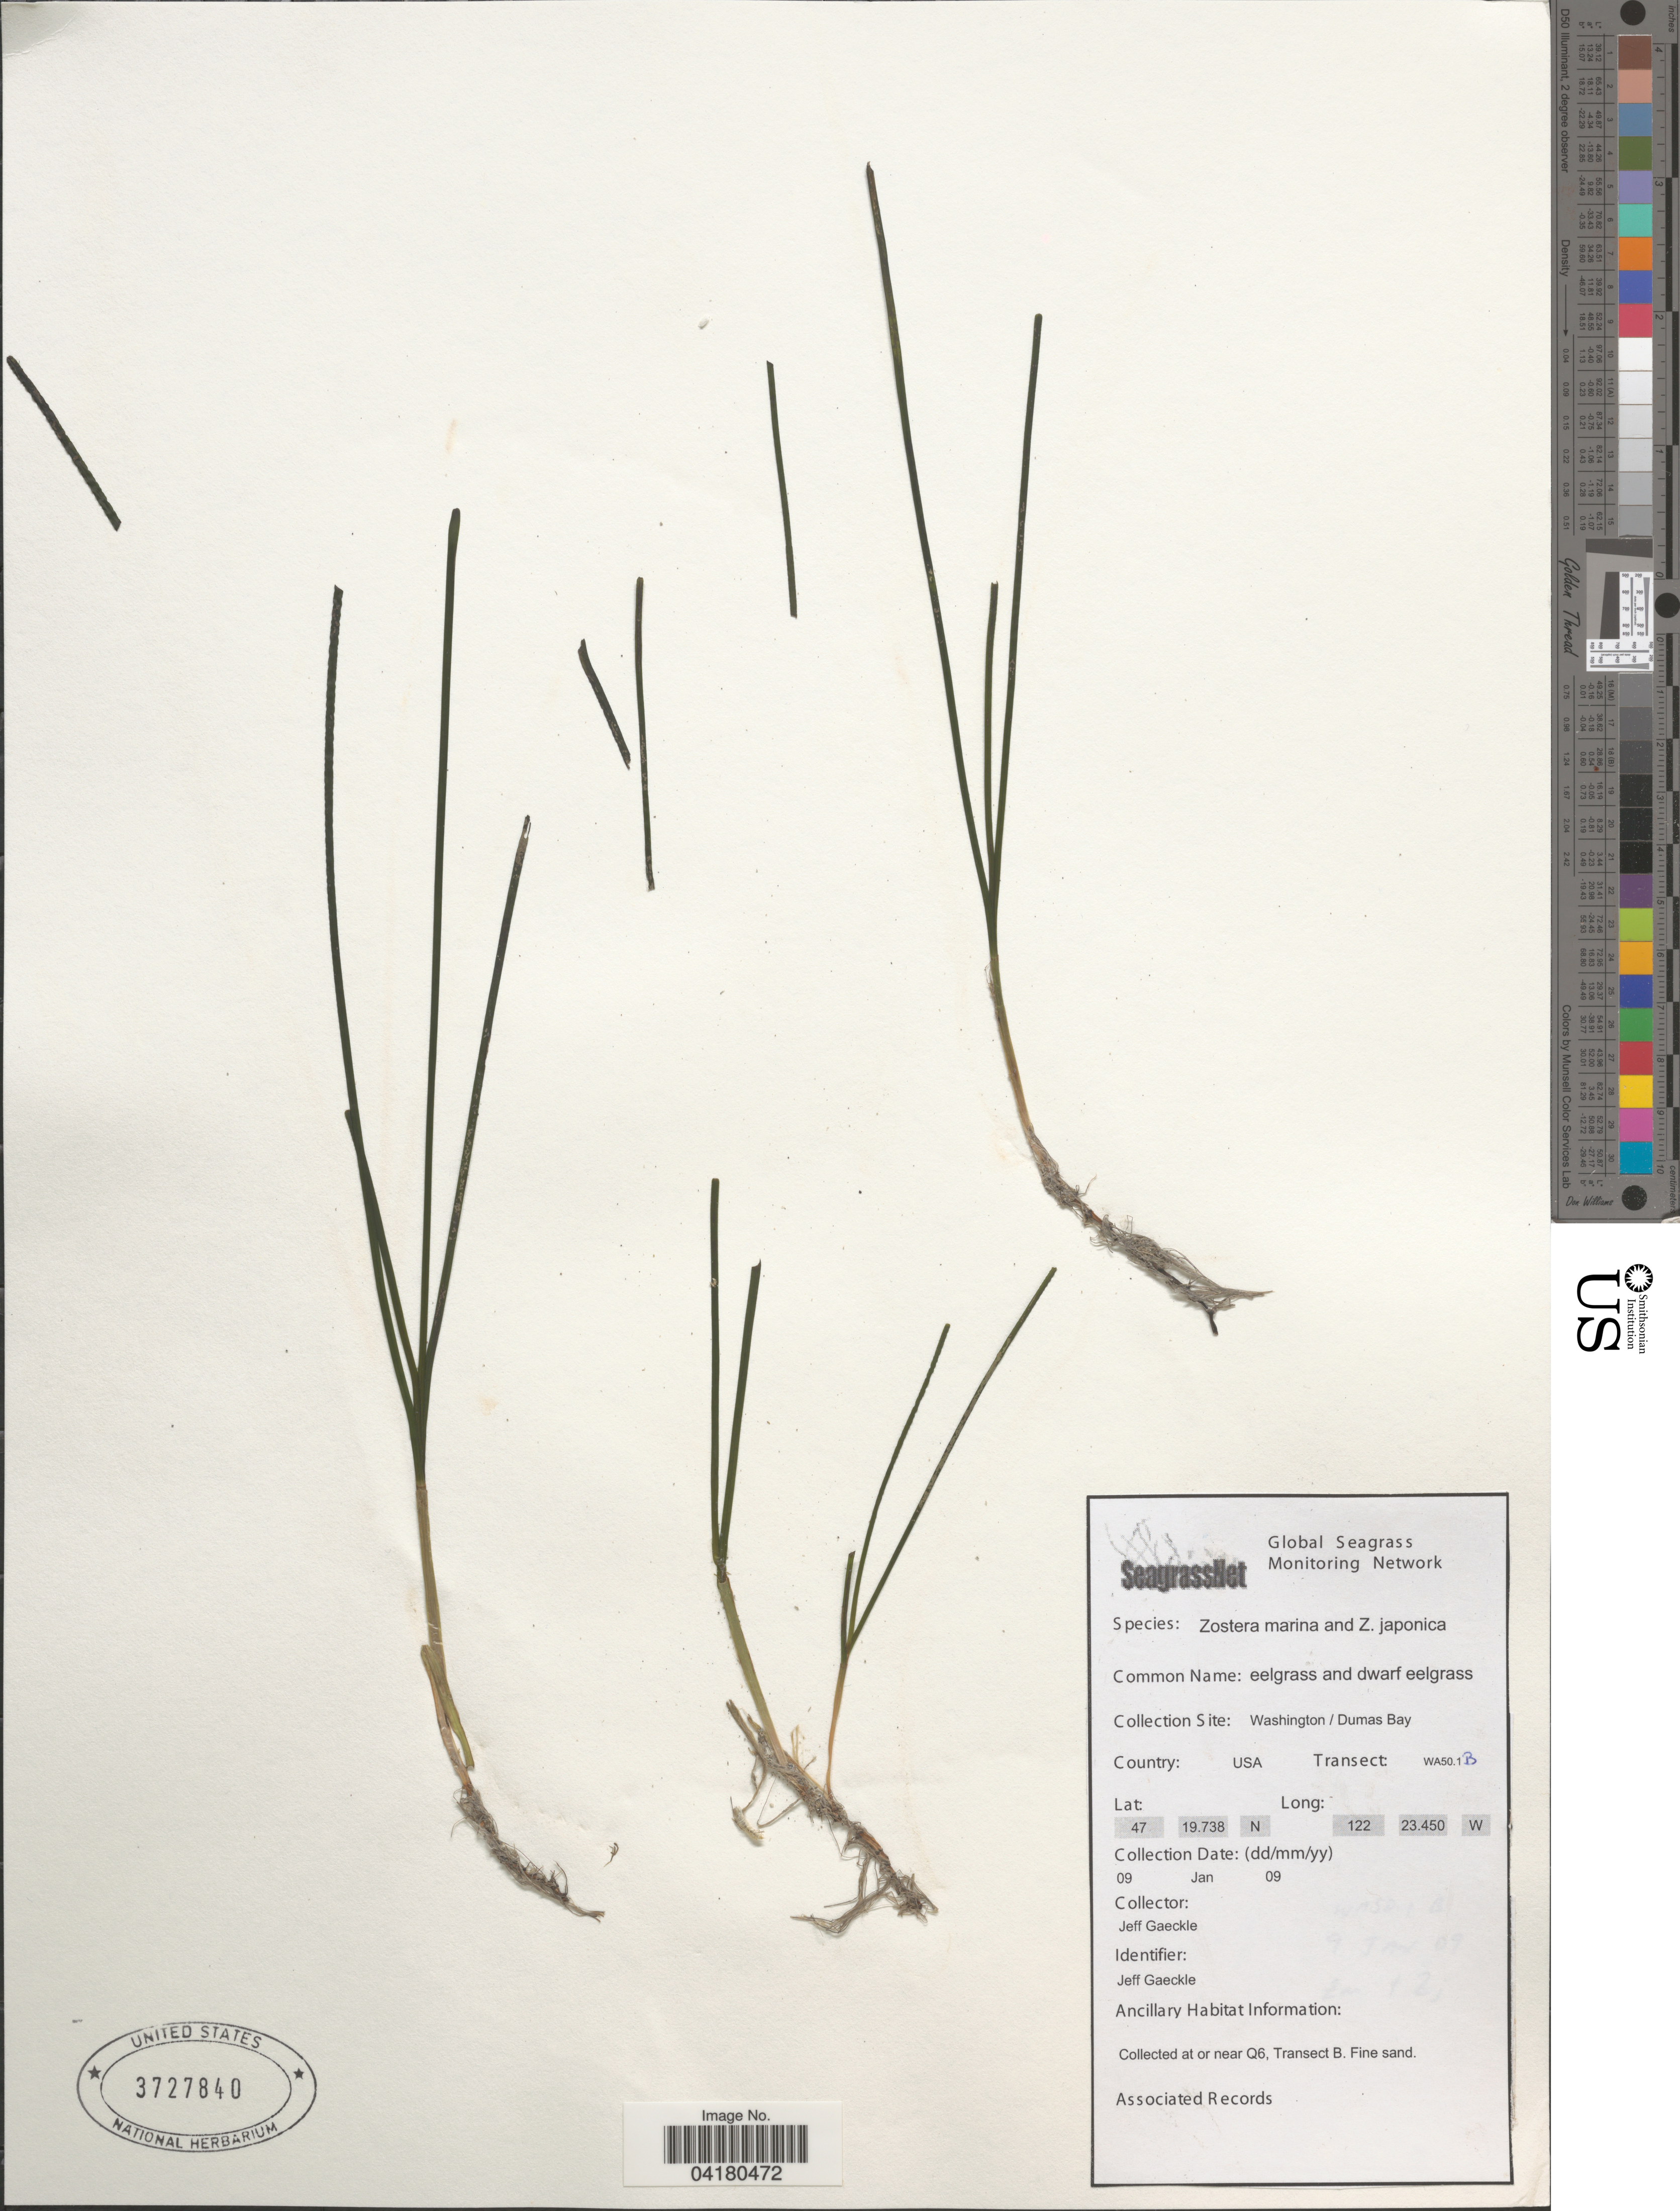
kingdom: Plantae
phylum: Tracheophyta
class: Liliopsida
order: Alismatales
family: Zosteraceae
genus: Zostera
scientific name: Zostera marina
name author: L.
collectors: J. Gaeckle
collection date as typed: Transcribed d/m/y: 9/1/9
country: United States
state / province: Washington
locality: Collection Site: Washington / Dumas Bay. Transect: WA50.1B.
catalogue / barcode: US 3727840